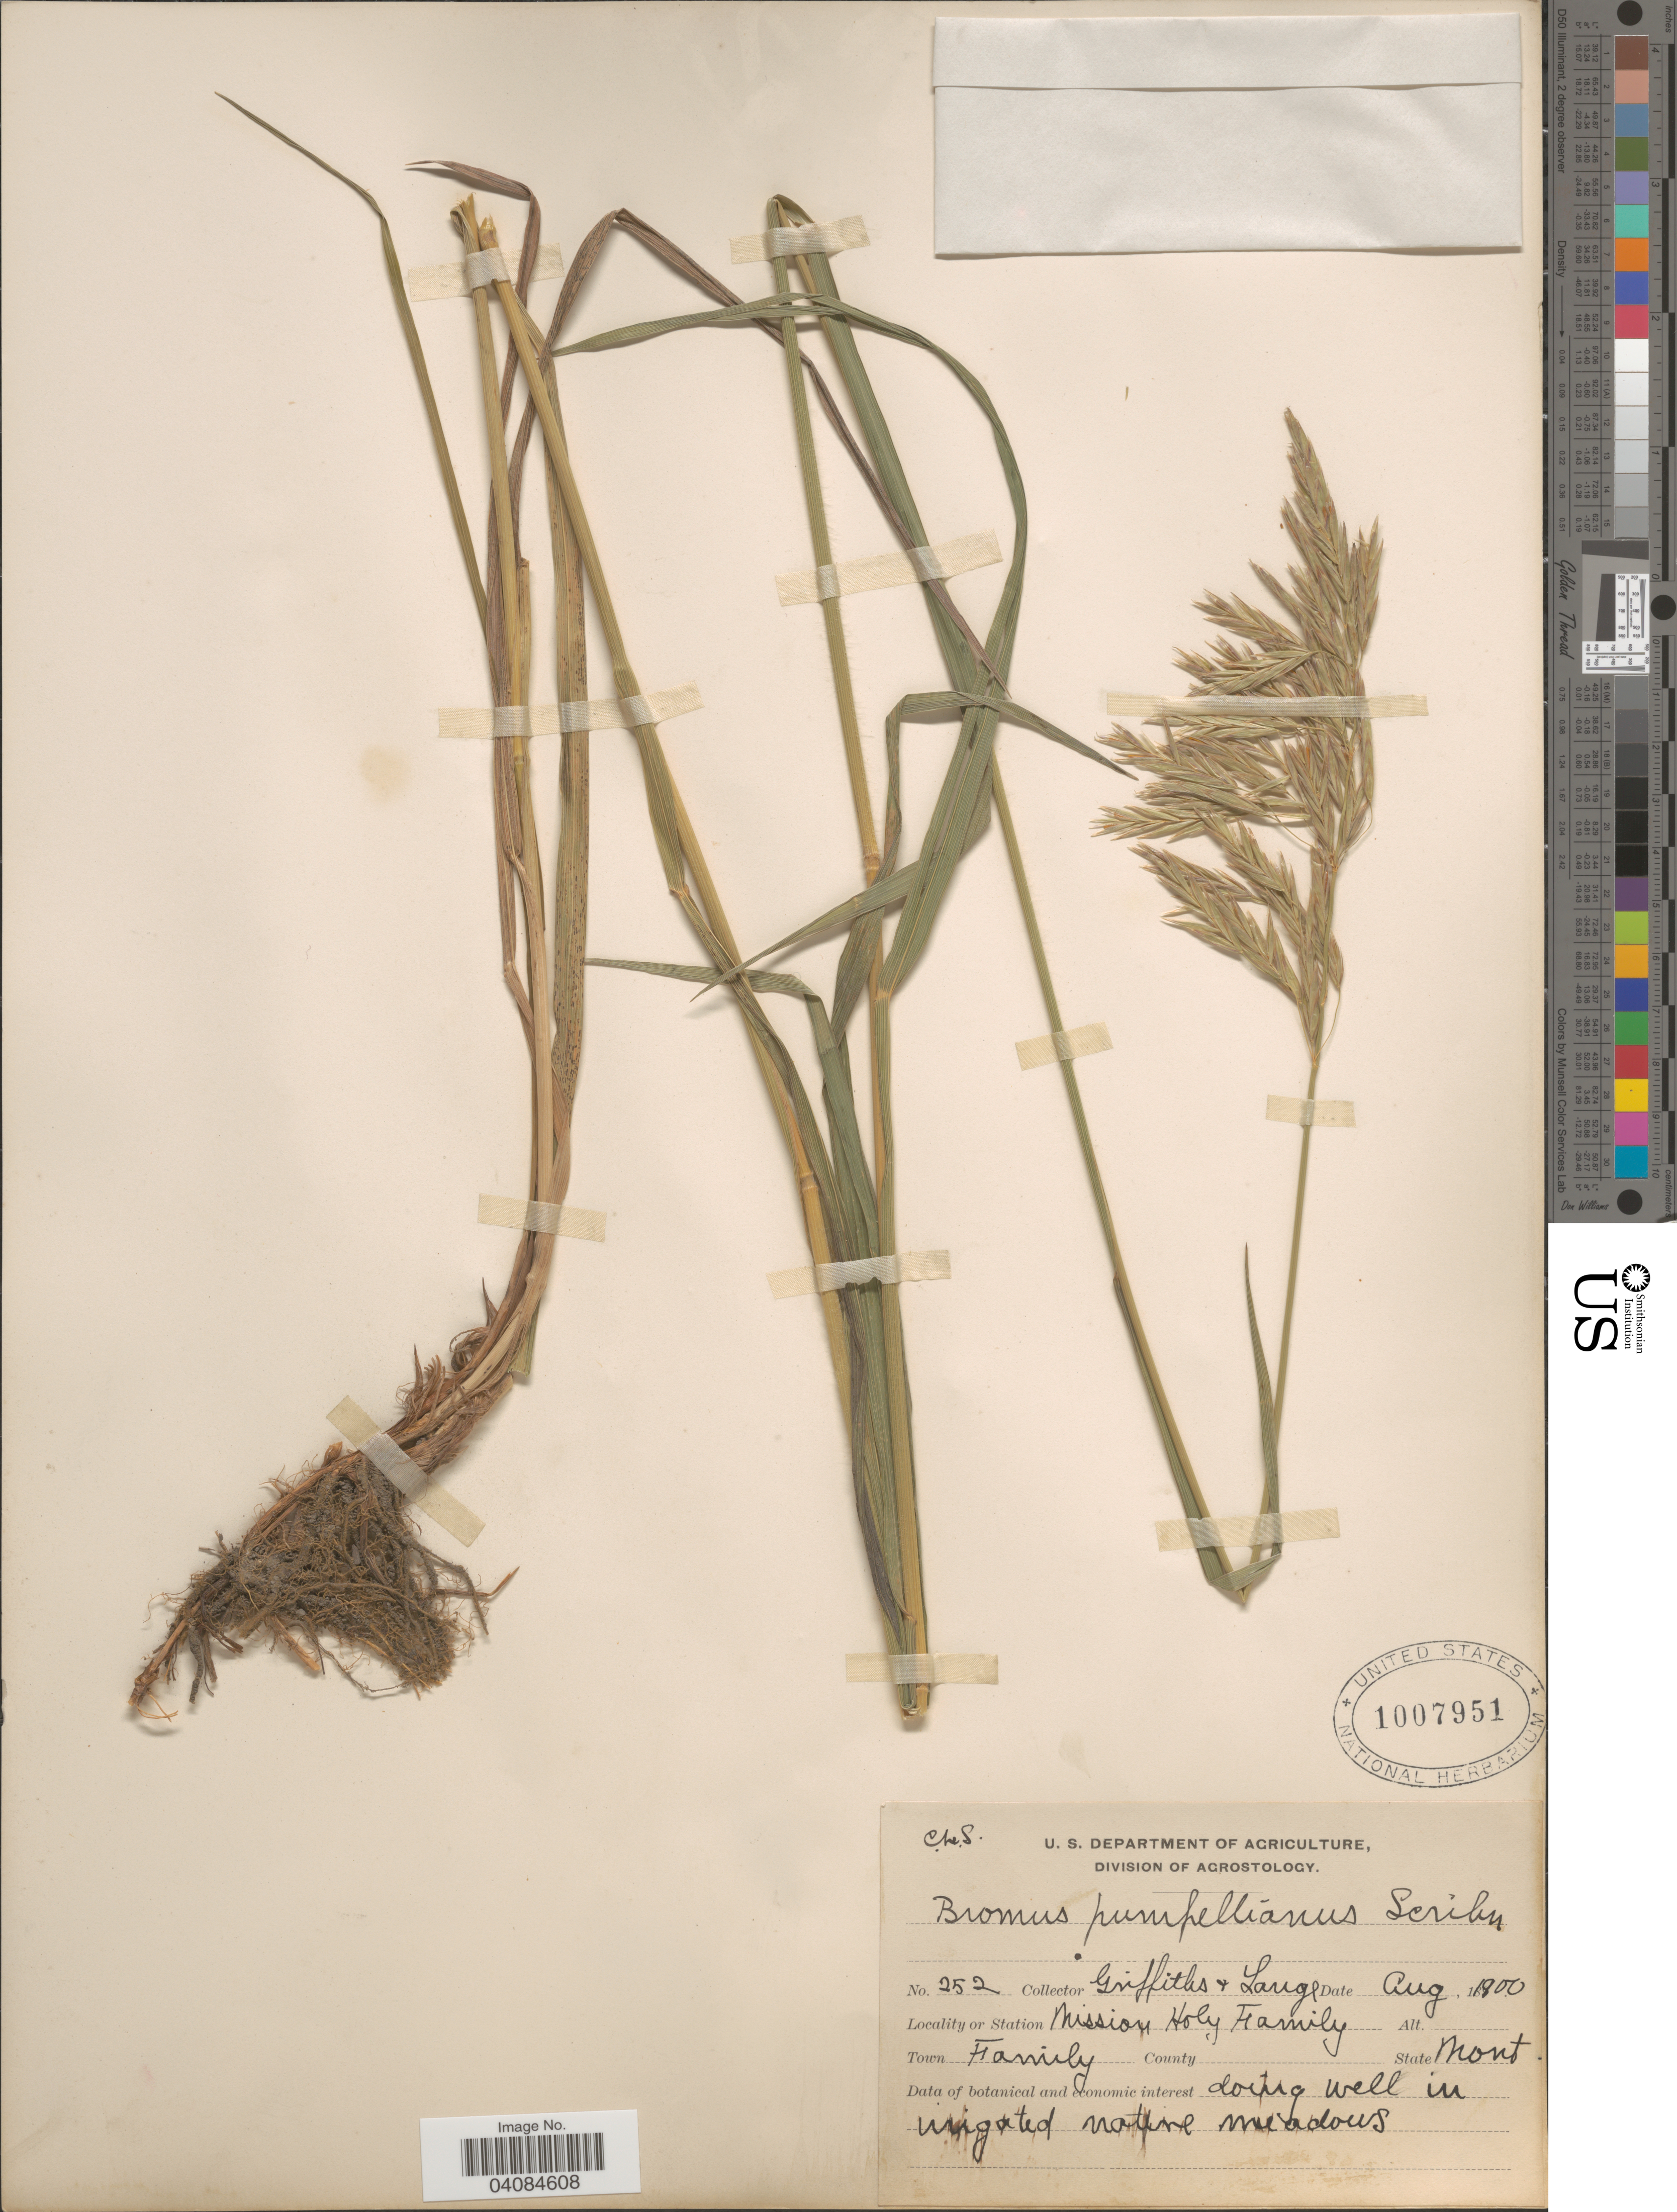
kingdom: Plantae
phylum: Tracheophyta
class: Liliopsida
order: Poales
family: Poaceae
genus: Bromus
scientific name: Bromus pumpellianus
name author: Scribn.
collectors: -- Griffiths & -- Lange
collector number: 252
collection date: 1900-08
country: United States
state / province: Montana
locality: Mission Holy Family. Town Family.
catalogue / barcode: US 1007951